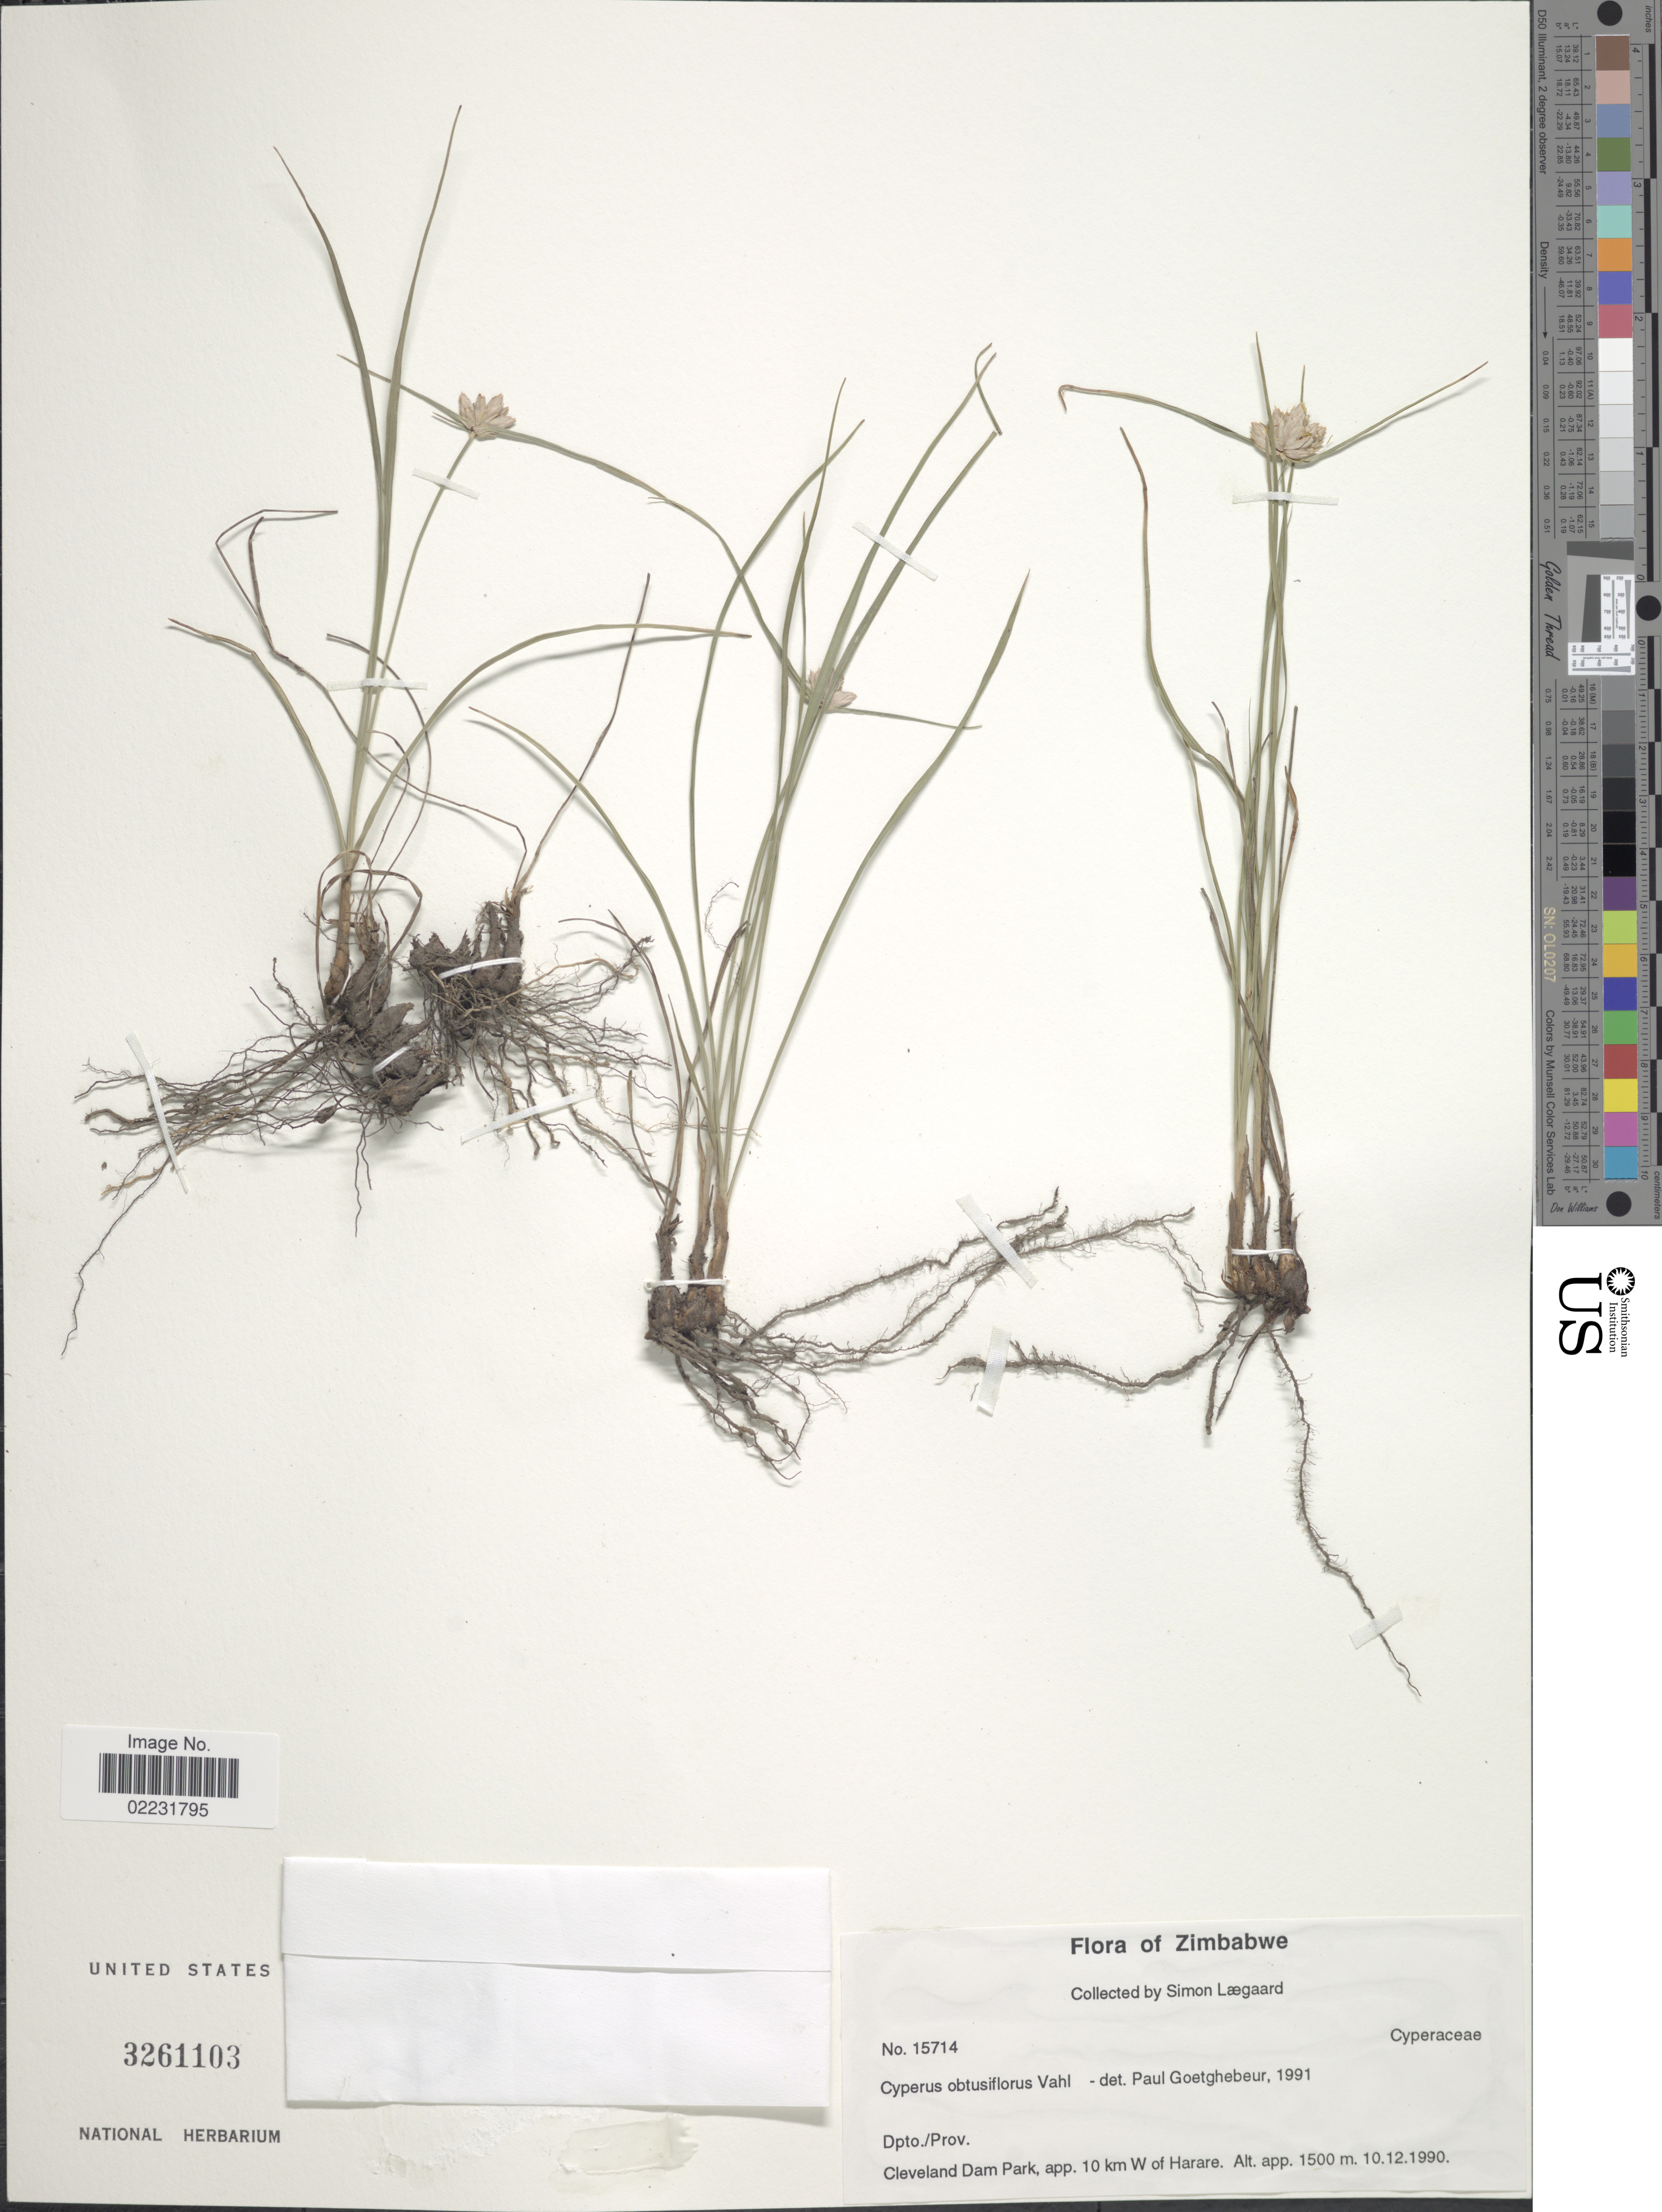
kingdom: Plantae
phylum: Tracheophyta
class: Liliopsida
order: Poales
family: Cyperaceae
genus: Cyperus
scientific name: Cyperus obtusiflorus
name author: Vahl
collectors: S. Lægaard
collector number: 15714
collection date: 1990-12-10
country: Zimbabwe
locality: Dpto./Prov. Cleveland Dam Park, app 10 km W of Harare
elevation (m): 1500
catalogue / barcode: US 3261103